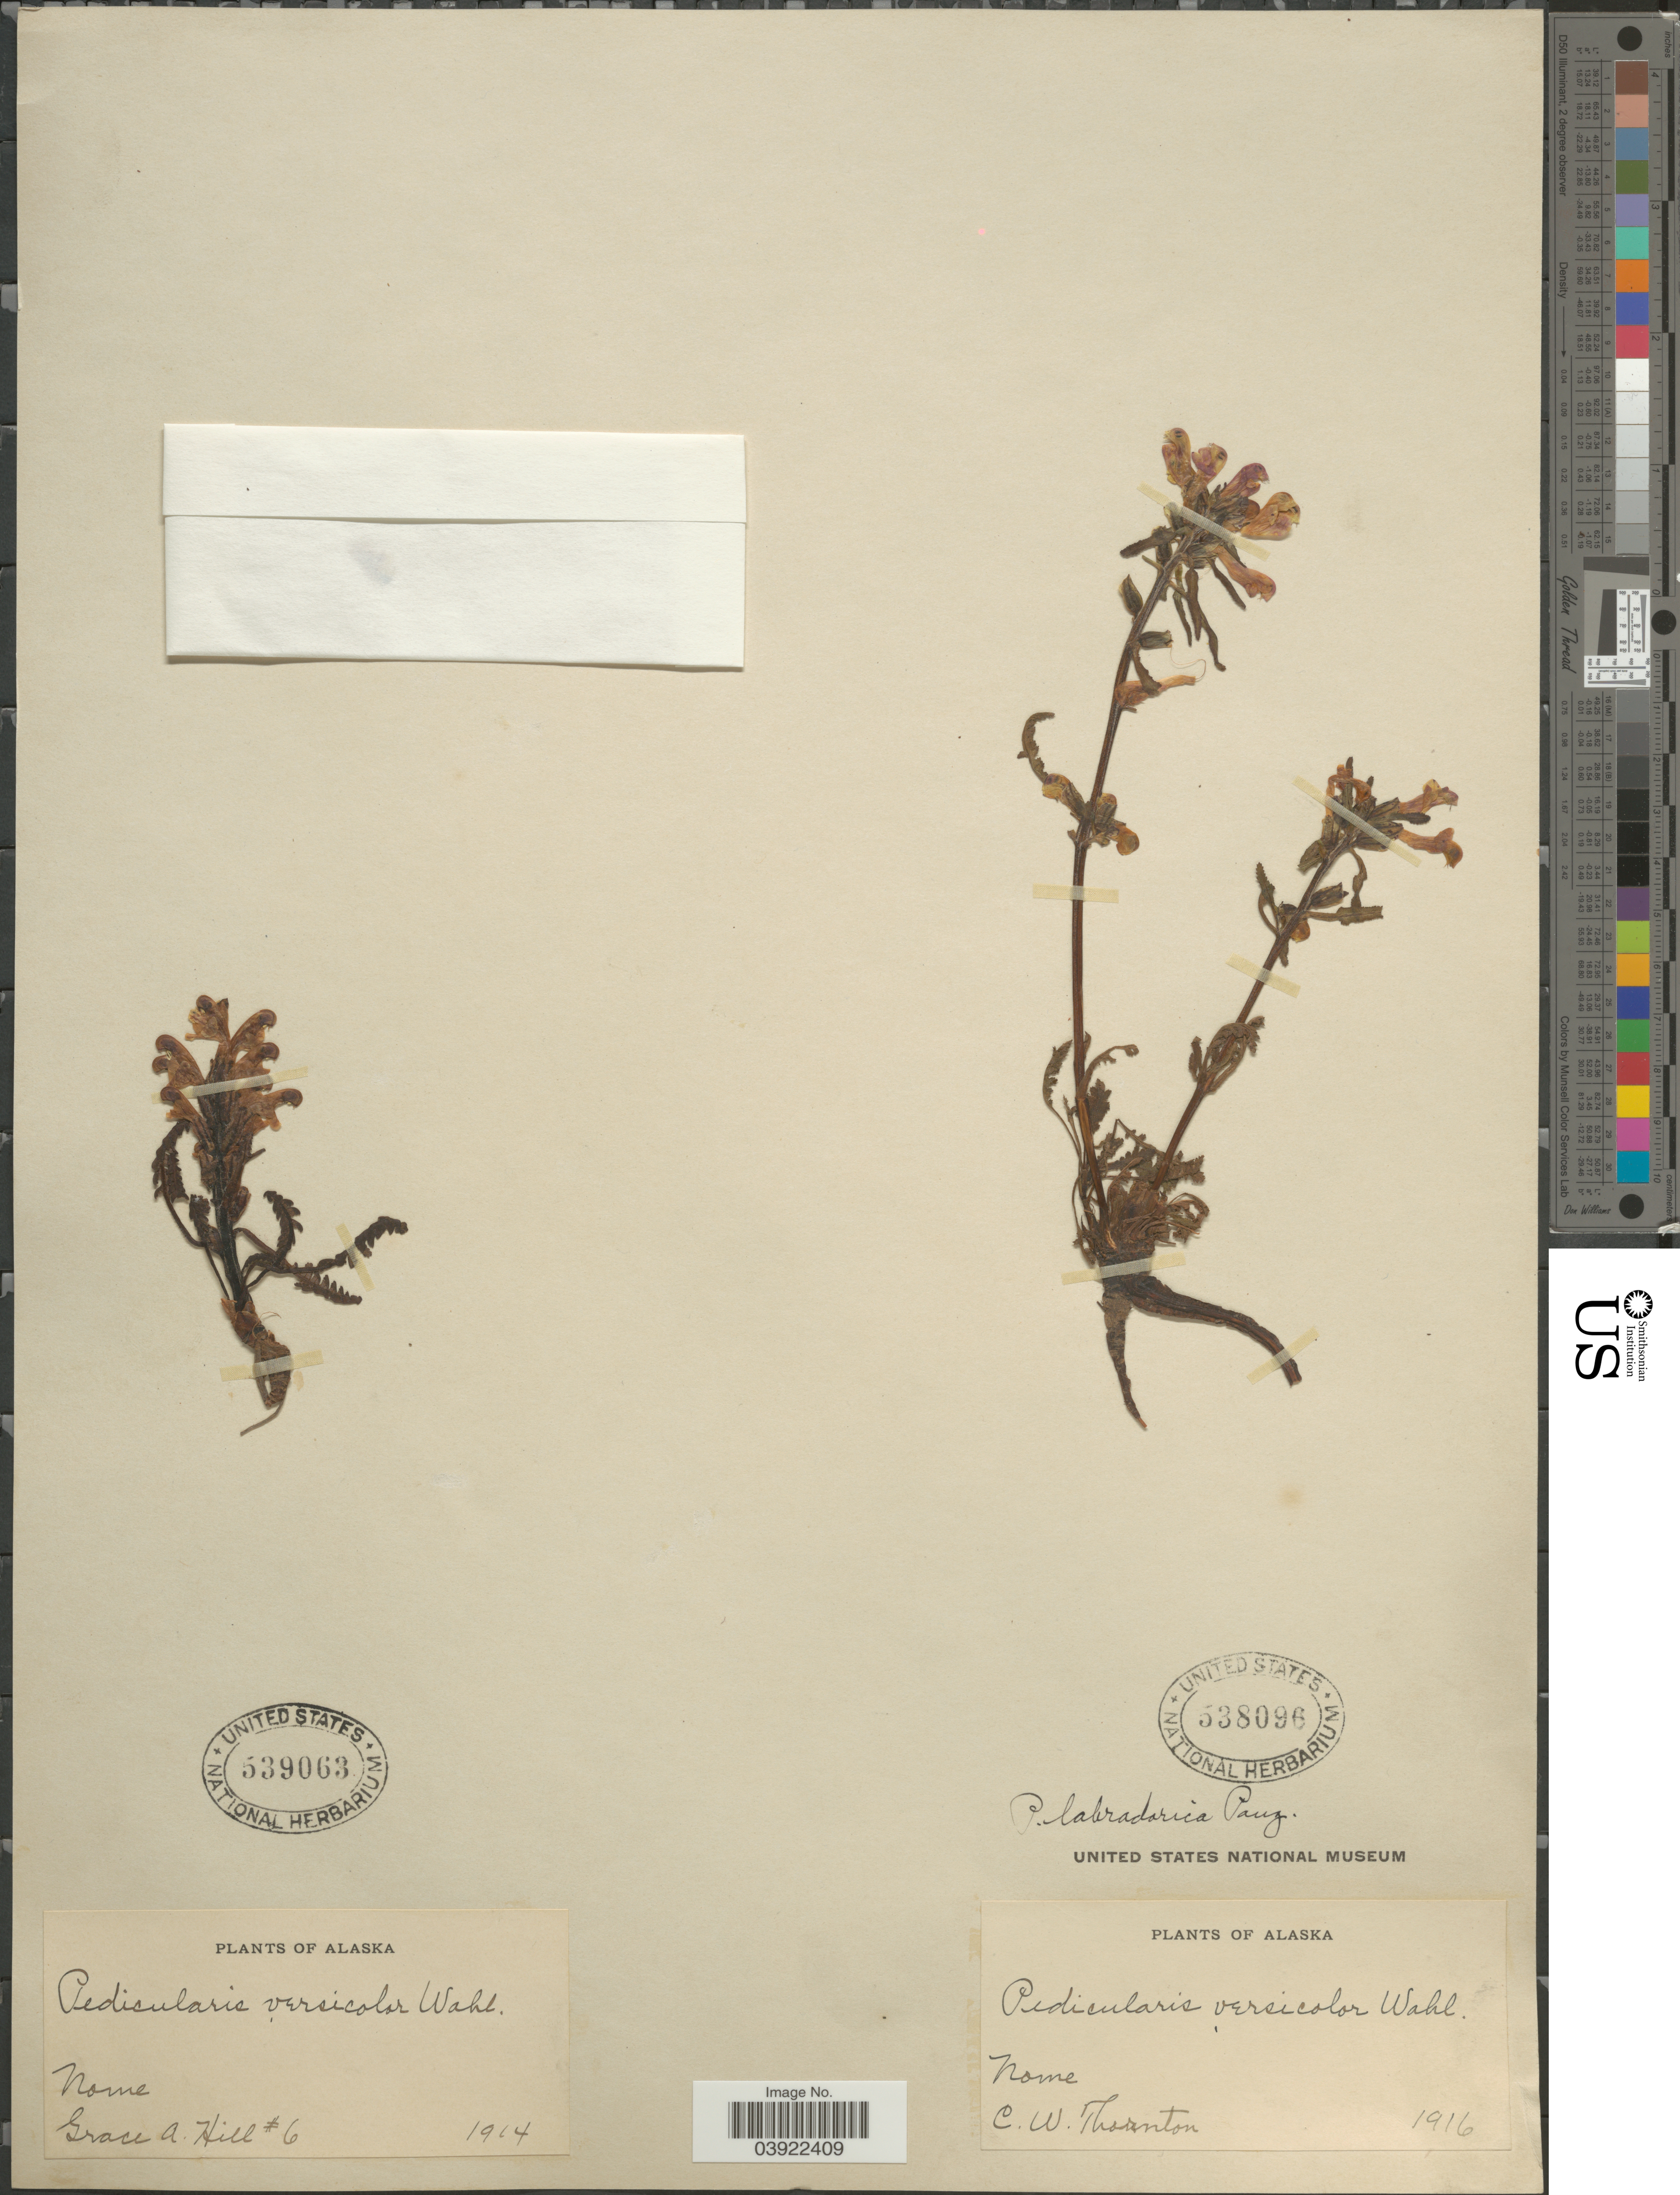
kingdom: Plantae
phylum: Tracheophyta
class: Magnoliopsida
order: Lamiales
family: Orobanchaceae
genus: Pedicularis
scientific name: Pedicularis labradorica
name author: Wirsing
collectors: C. Thornton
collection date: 1916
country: United States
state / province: Alaska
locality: Nome.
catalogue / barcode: US 538096